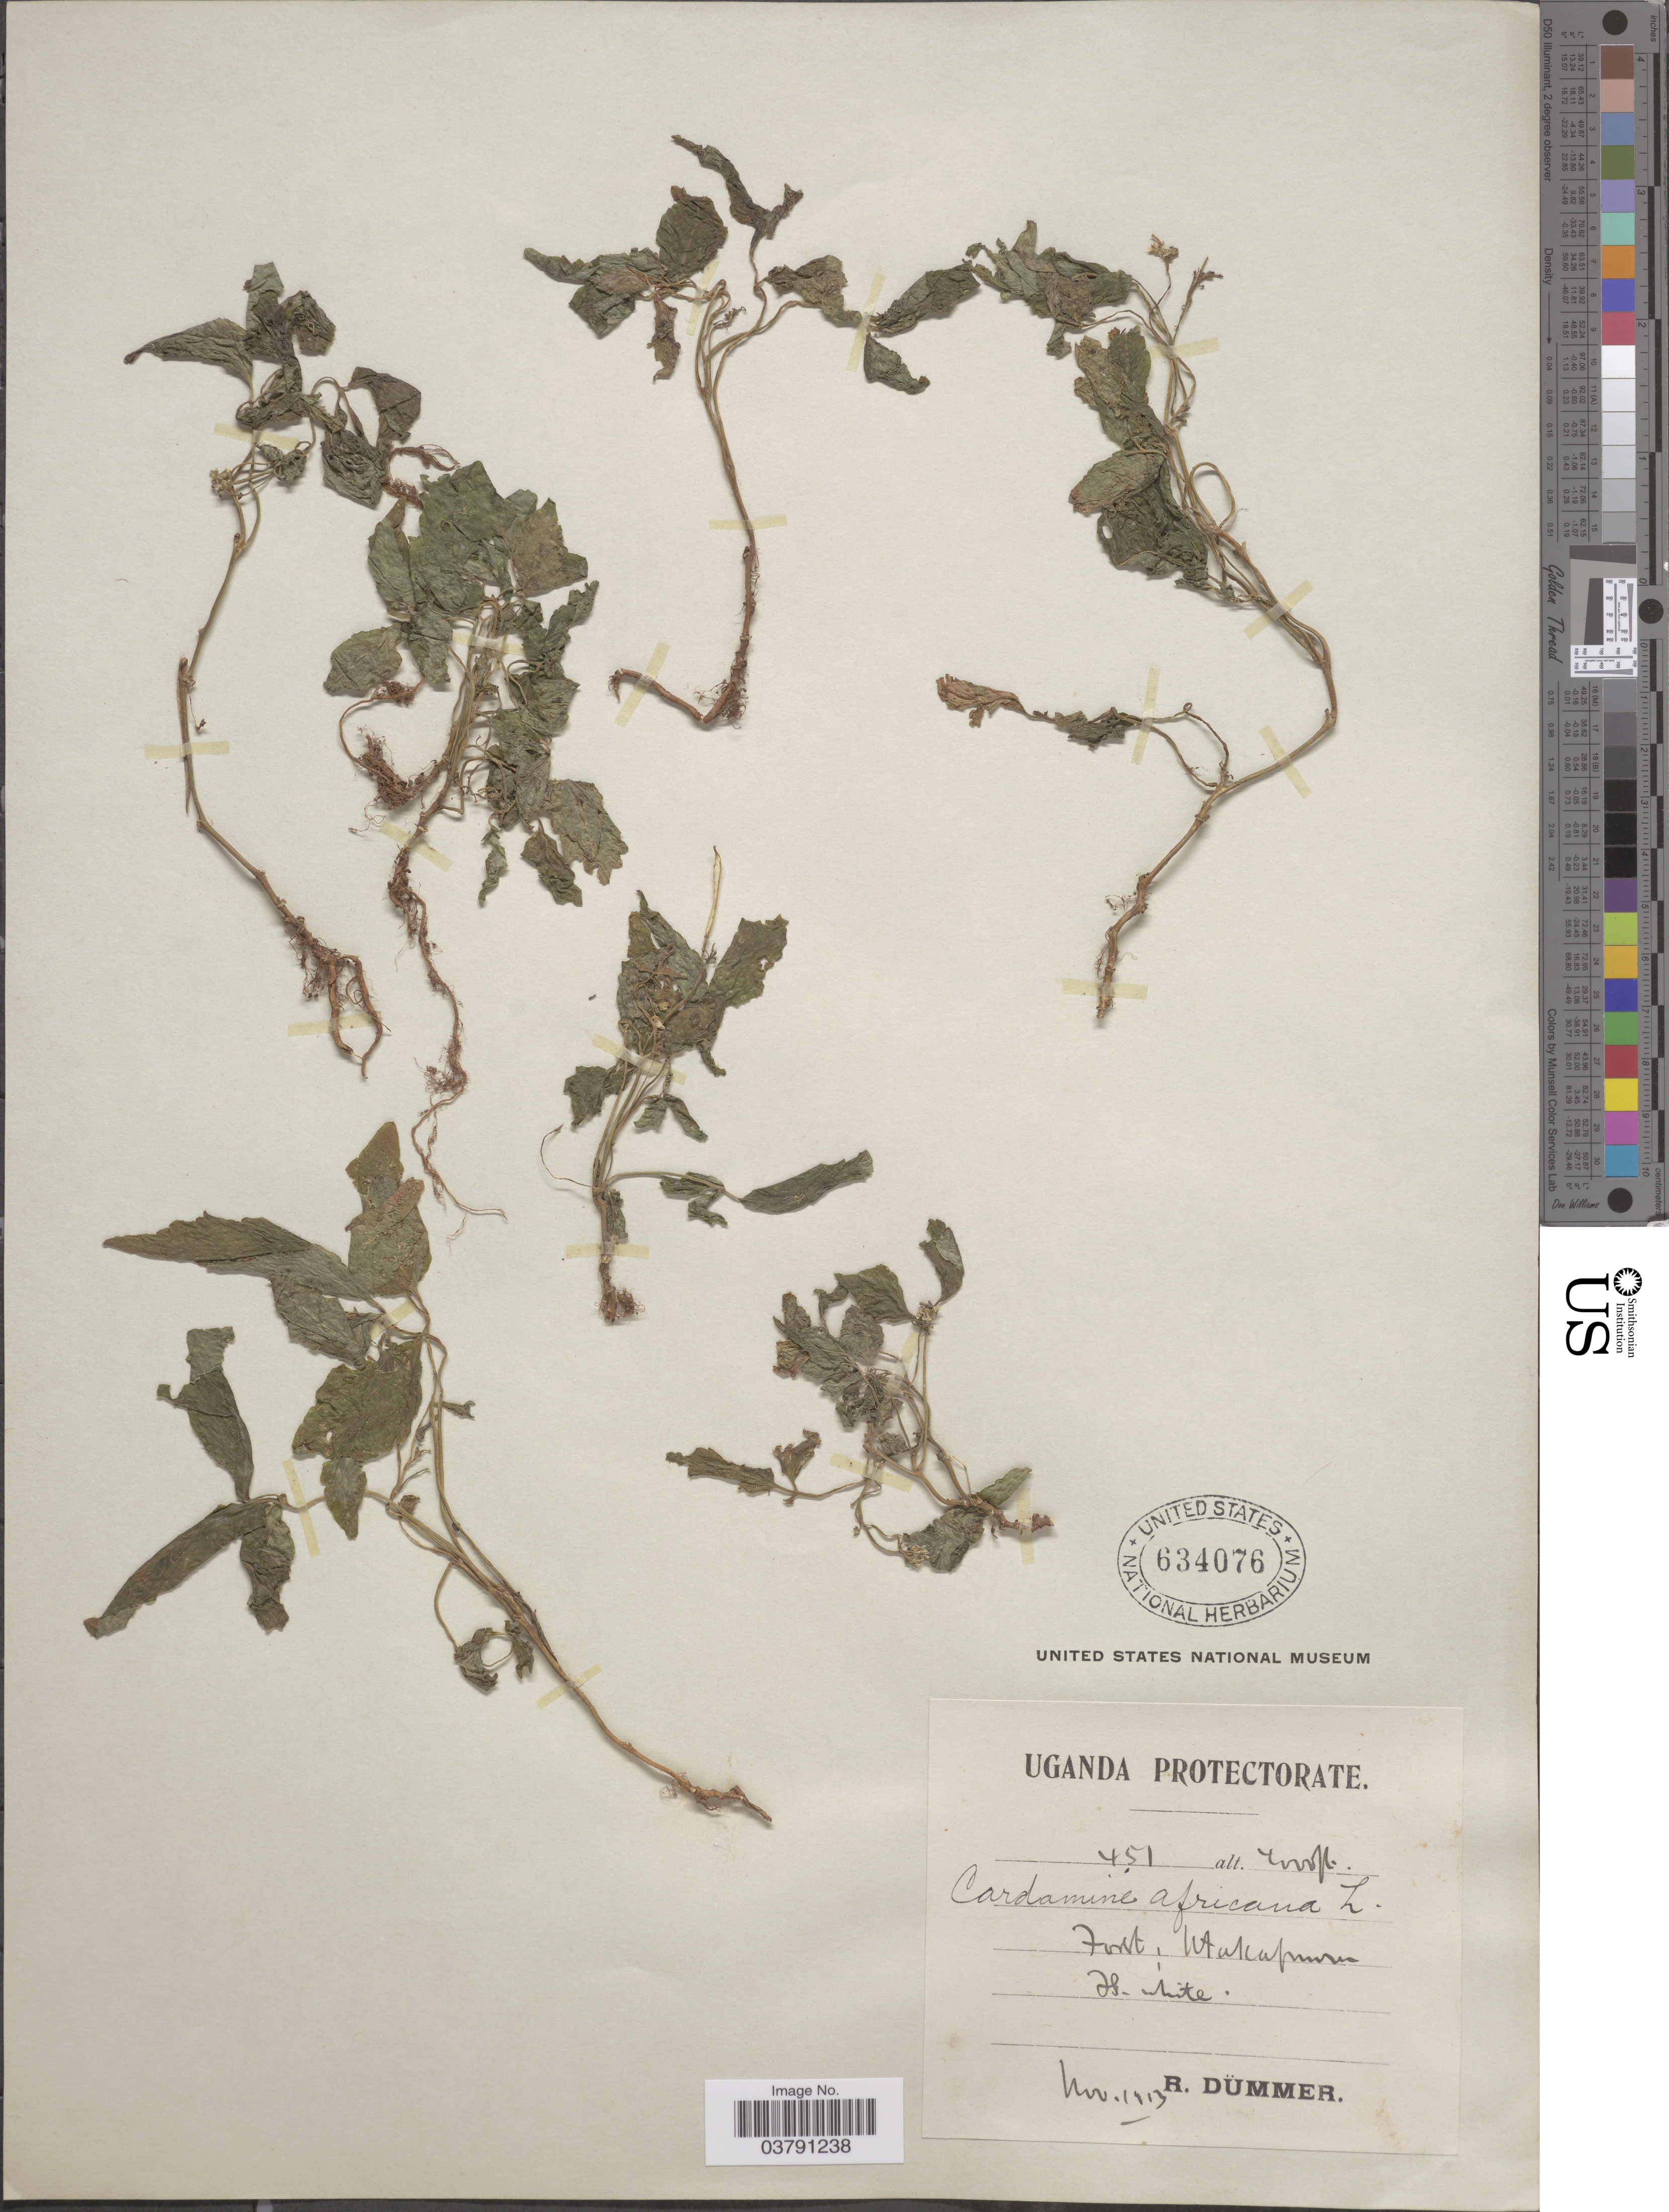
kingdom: Plantae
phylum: Tracheophyta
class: Magnoliopsida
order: Brassicales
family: Brassicaceae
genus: Cardamine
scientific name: Cardamine africana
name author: L.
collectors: R. A. Dümmer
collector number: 451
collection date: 1813-11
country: Uganda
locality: Ntakafunvu.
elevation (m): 1219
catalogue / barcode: US 634076